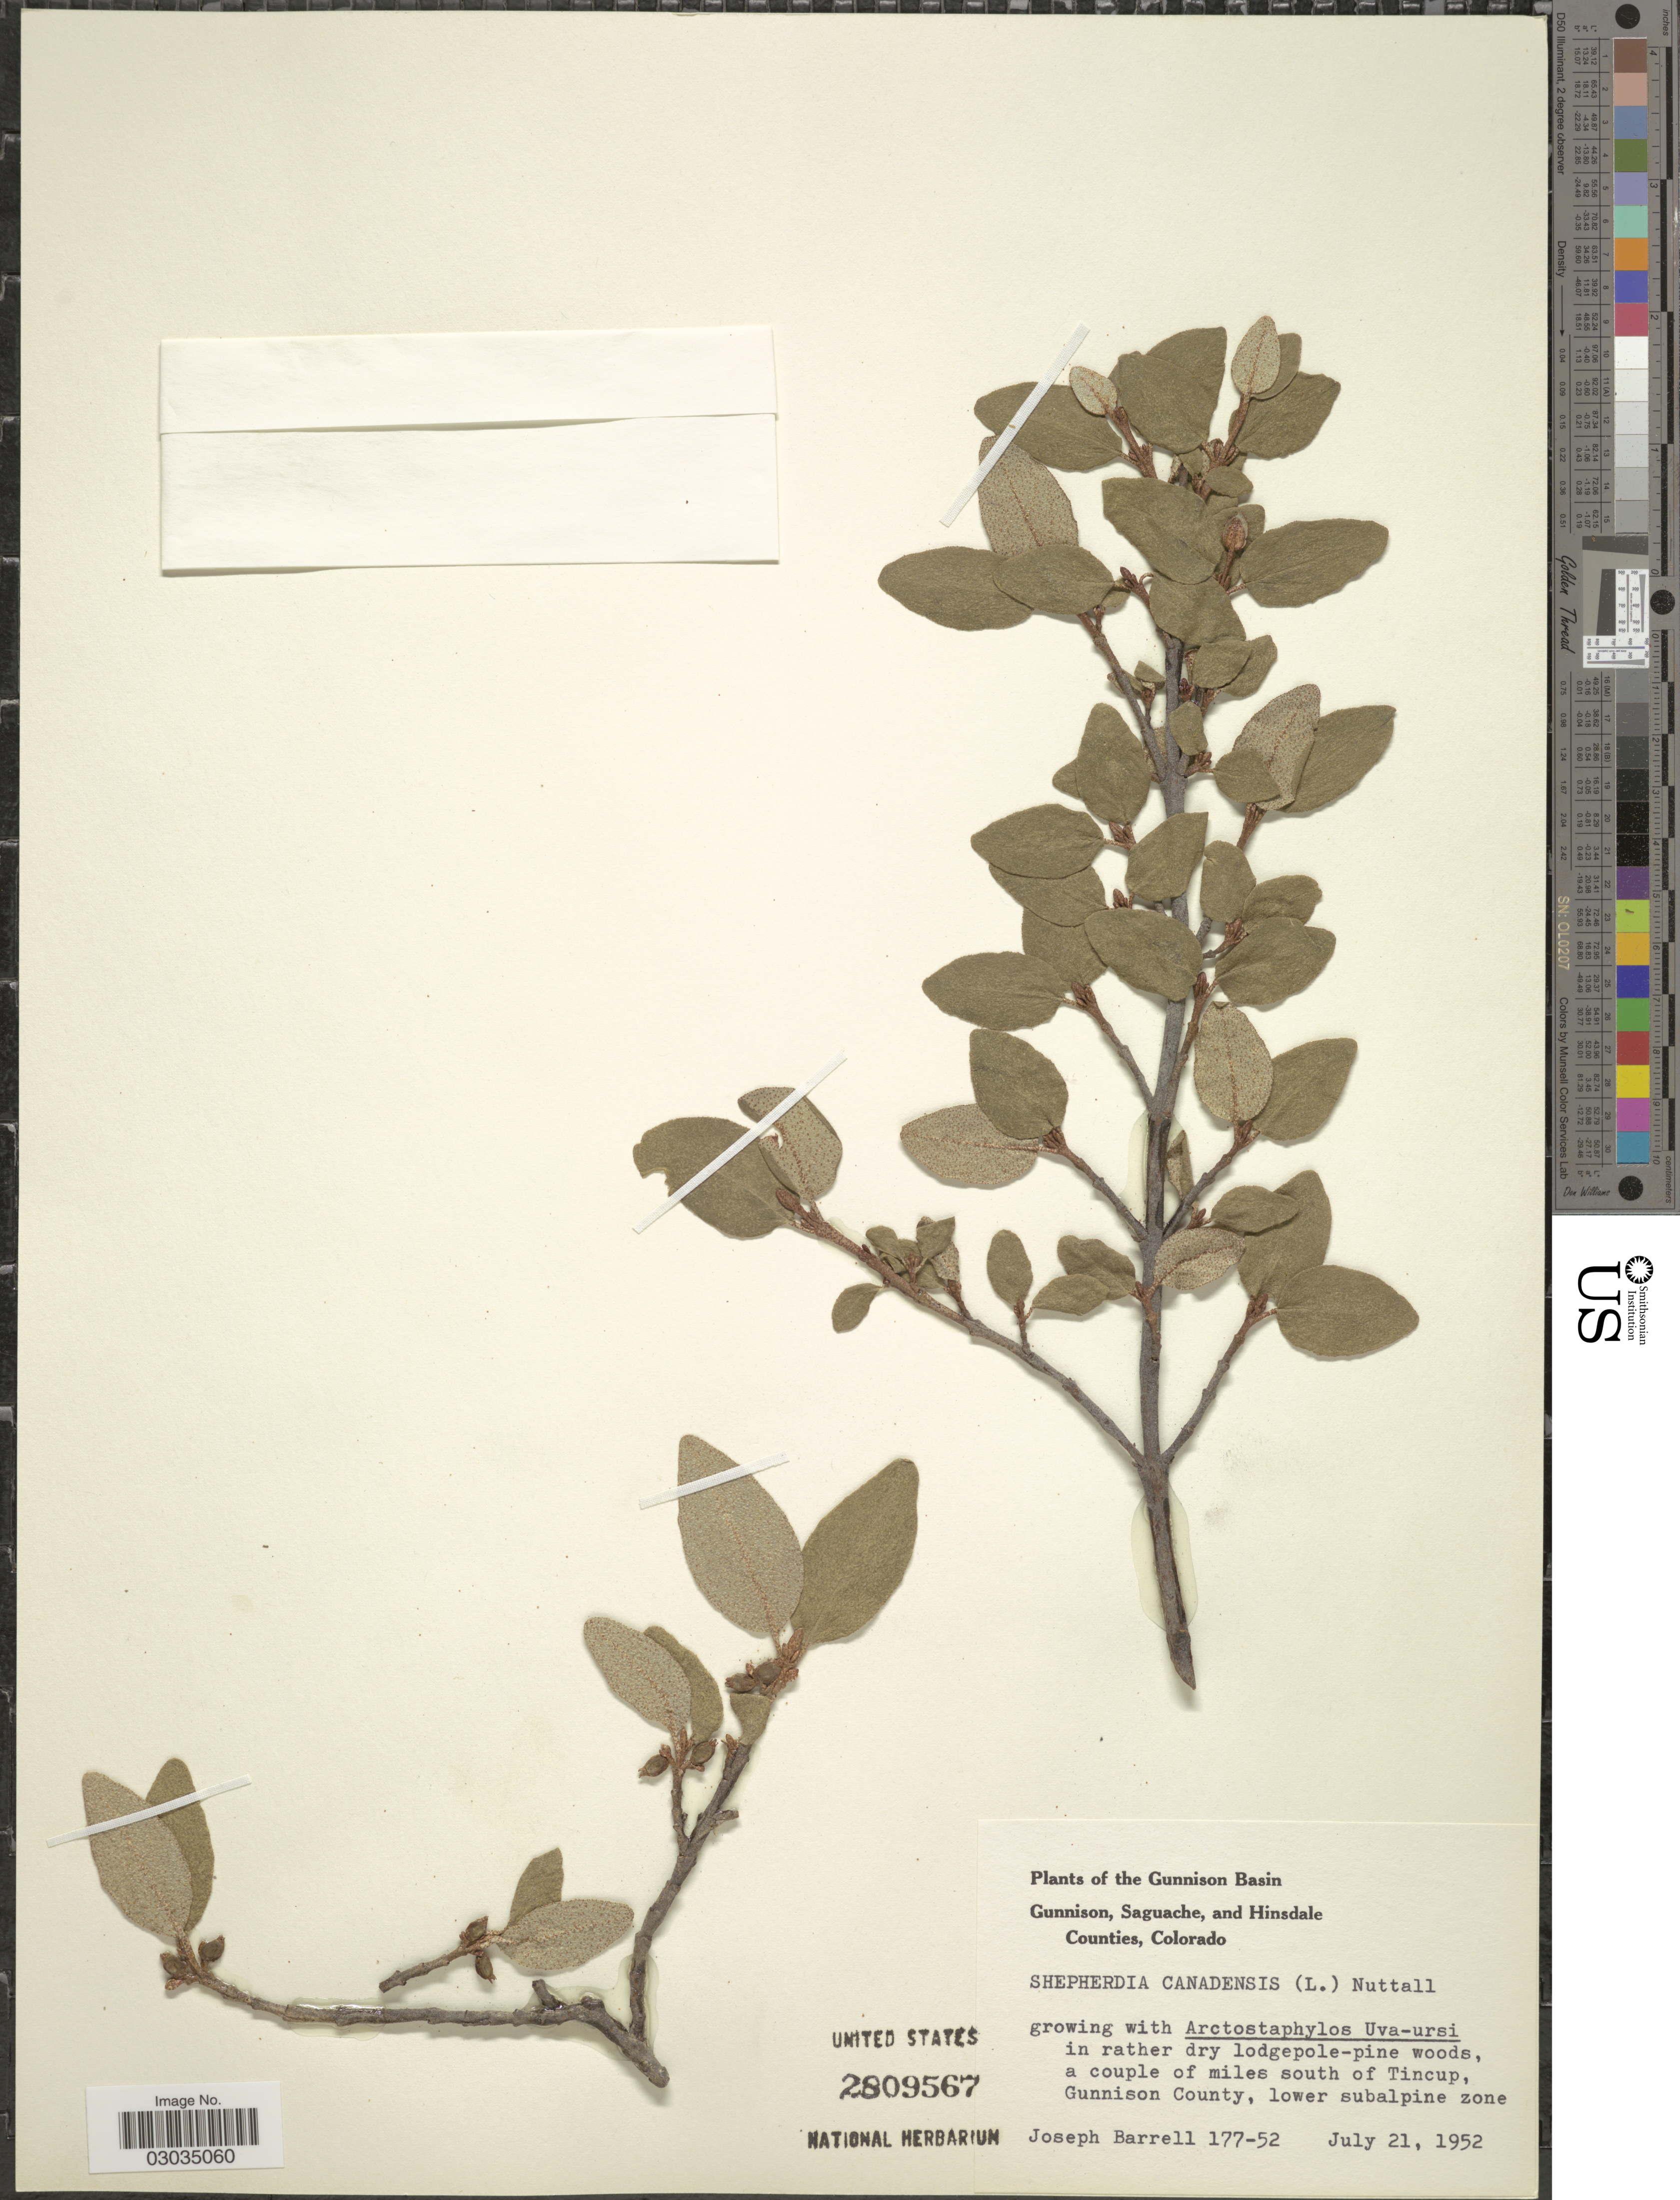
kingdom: Plantae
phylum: Tracheophyta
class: Magnoliopsida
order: Rosales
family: Elaeagnaceae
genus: Shepherdia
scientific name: Shepherdia canadensis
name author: (L.) Nutt.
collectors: J. Barrell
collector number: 177-52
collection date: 1952-07-21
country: United States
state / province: Colorado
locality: The Gunnison Basin, Gunnison, Saguache, and Hinsdale Counties, Colorado, a couple of miles south of Tincup, Gunnison County, lower subalpine zone.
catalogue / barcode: US 2809567